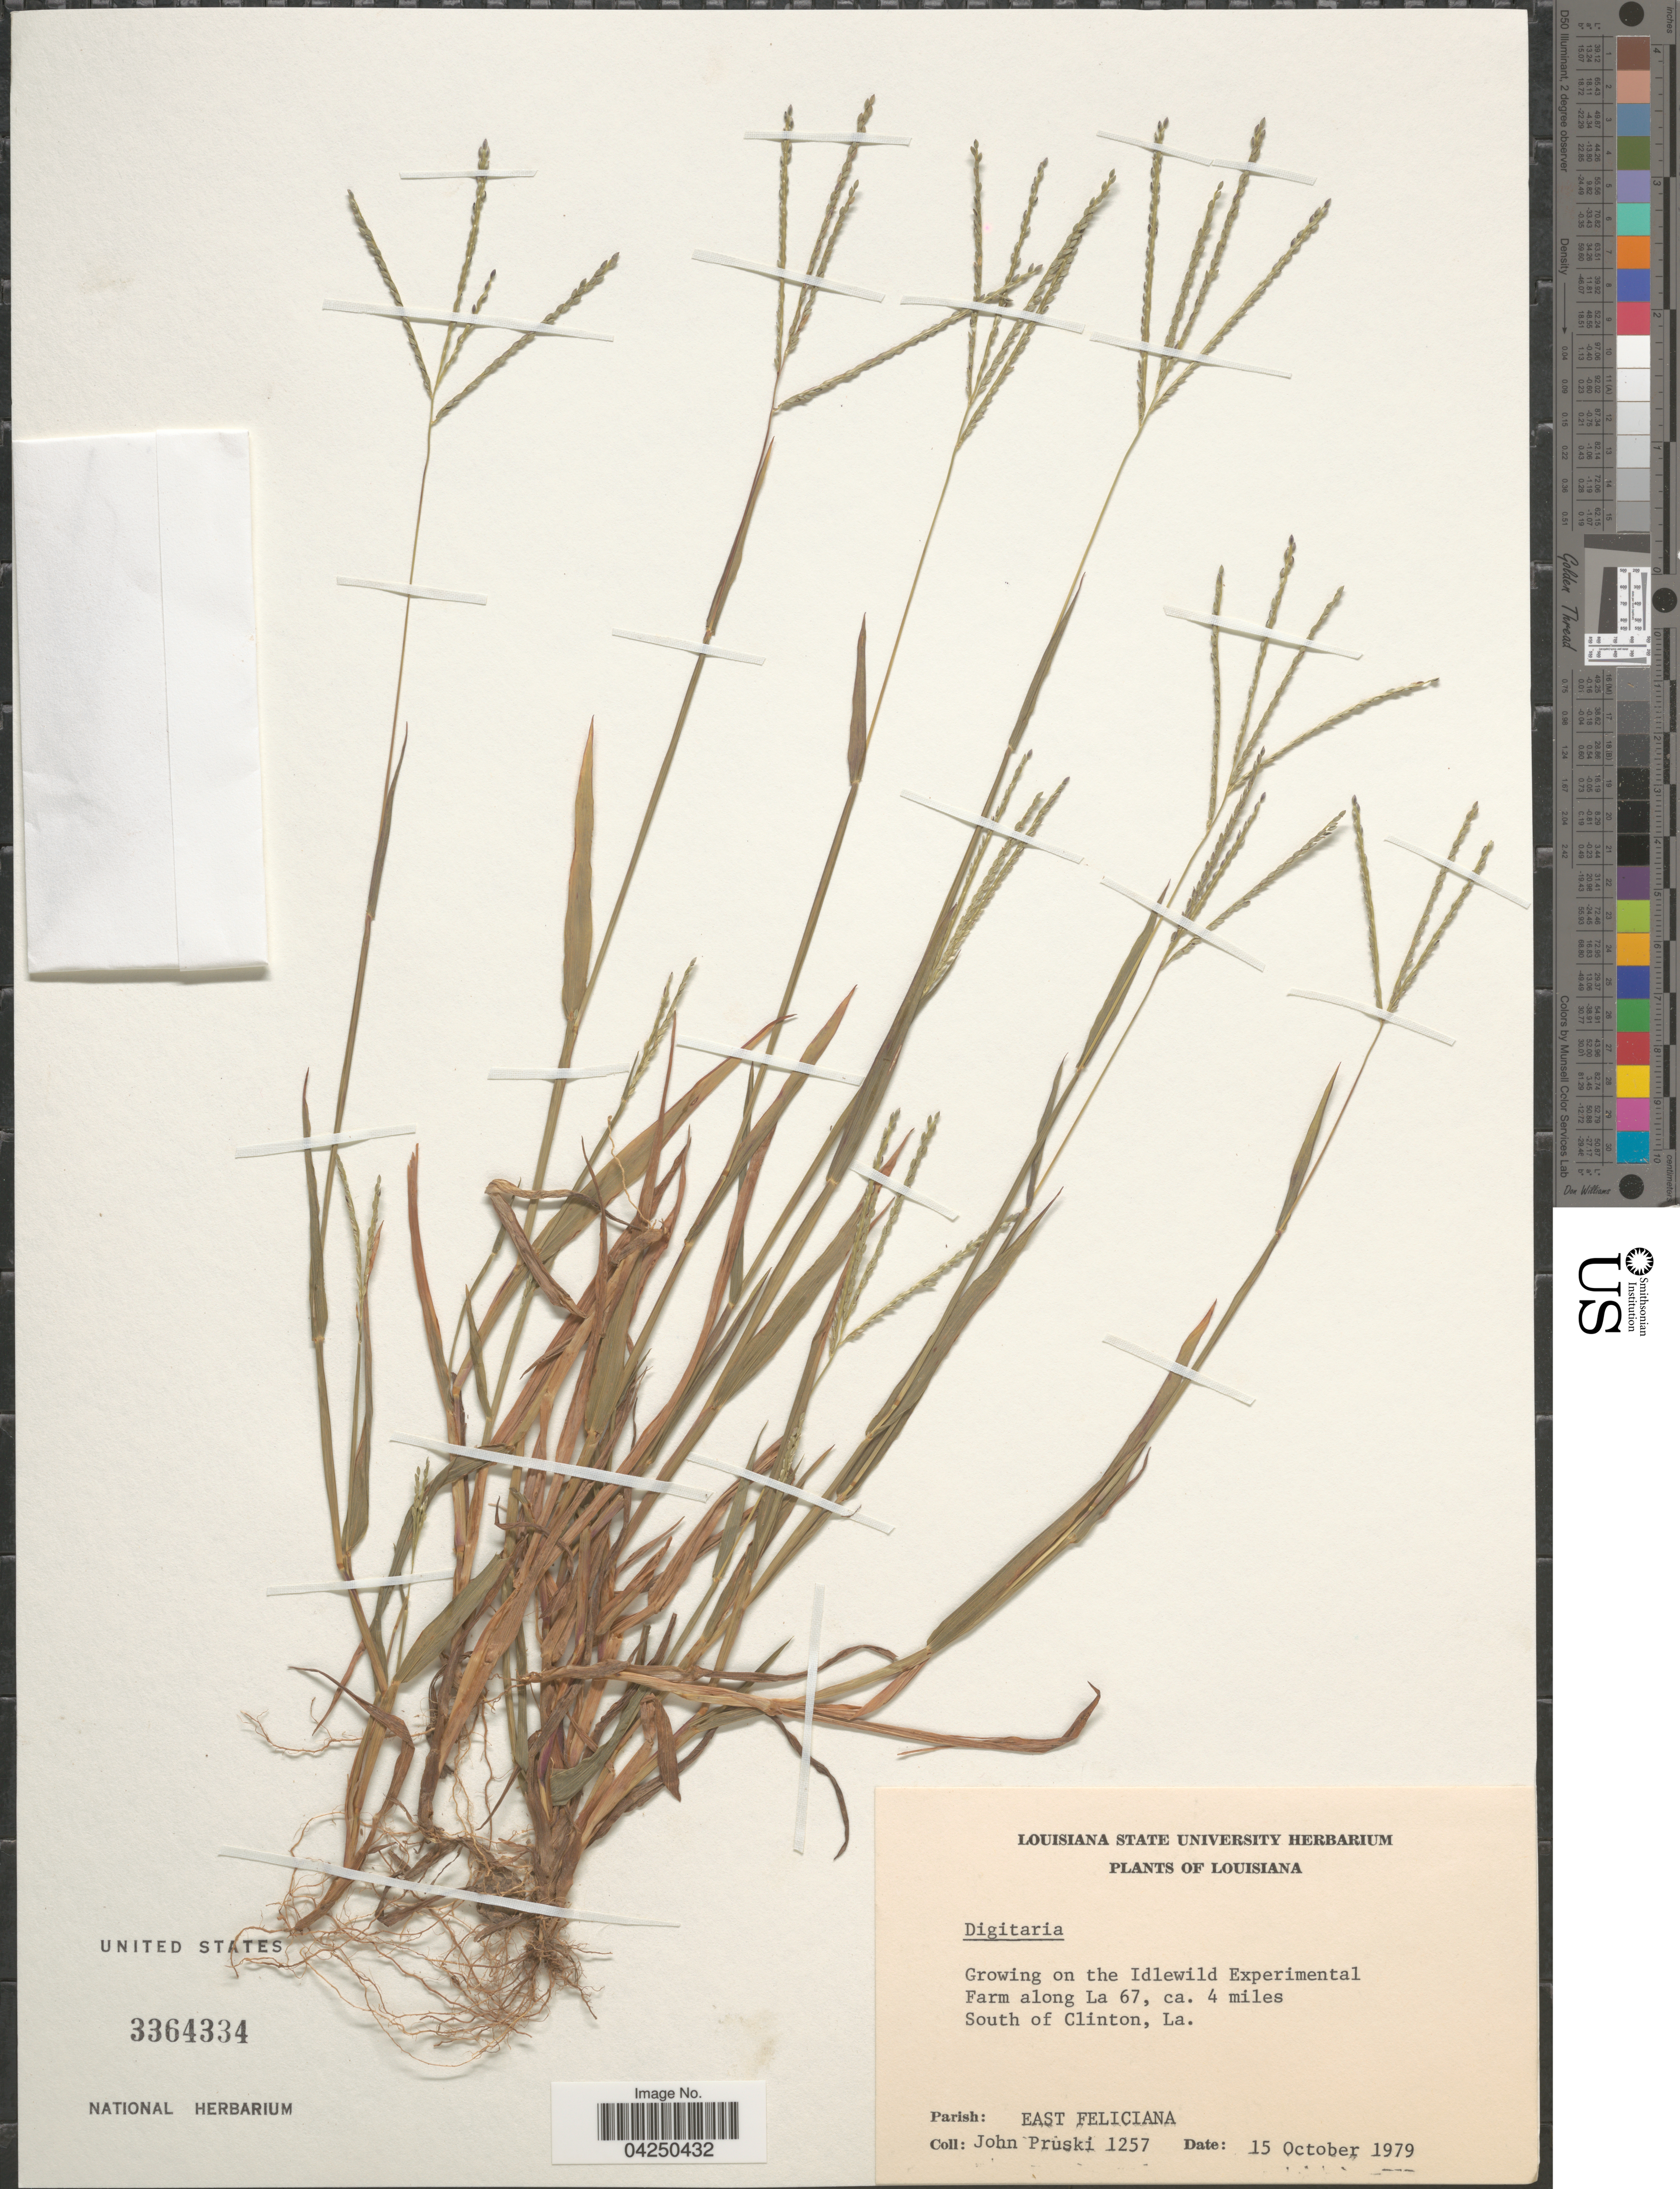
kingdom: Plantae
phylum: Tracheophyta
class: Liliopsida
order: Poales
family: Poaceae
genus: Digitaria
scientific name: Digitaria sp.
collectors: J. F. Pruski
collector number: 1257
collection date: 1979-10-15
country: United States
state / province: Louisiana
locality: On the Idlewild Experimental Farm along La 67, ca. 4 miles South of Clinton, La. Parish: East Feliciana.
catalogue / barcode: US 3364334